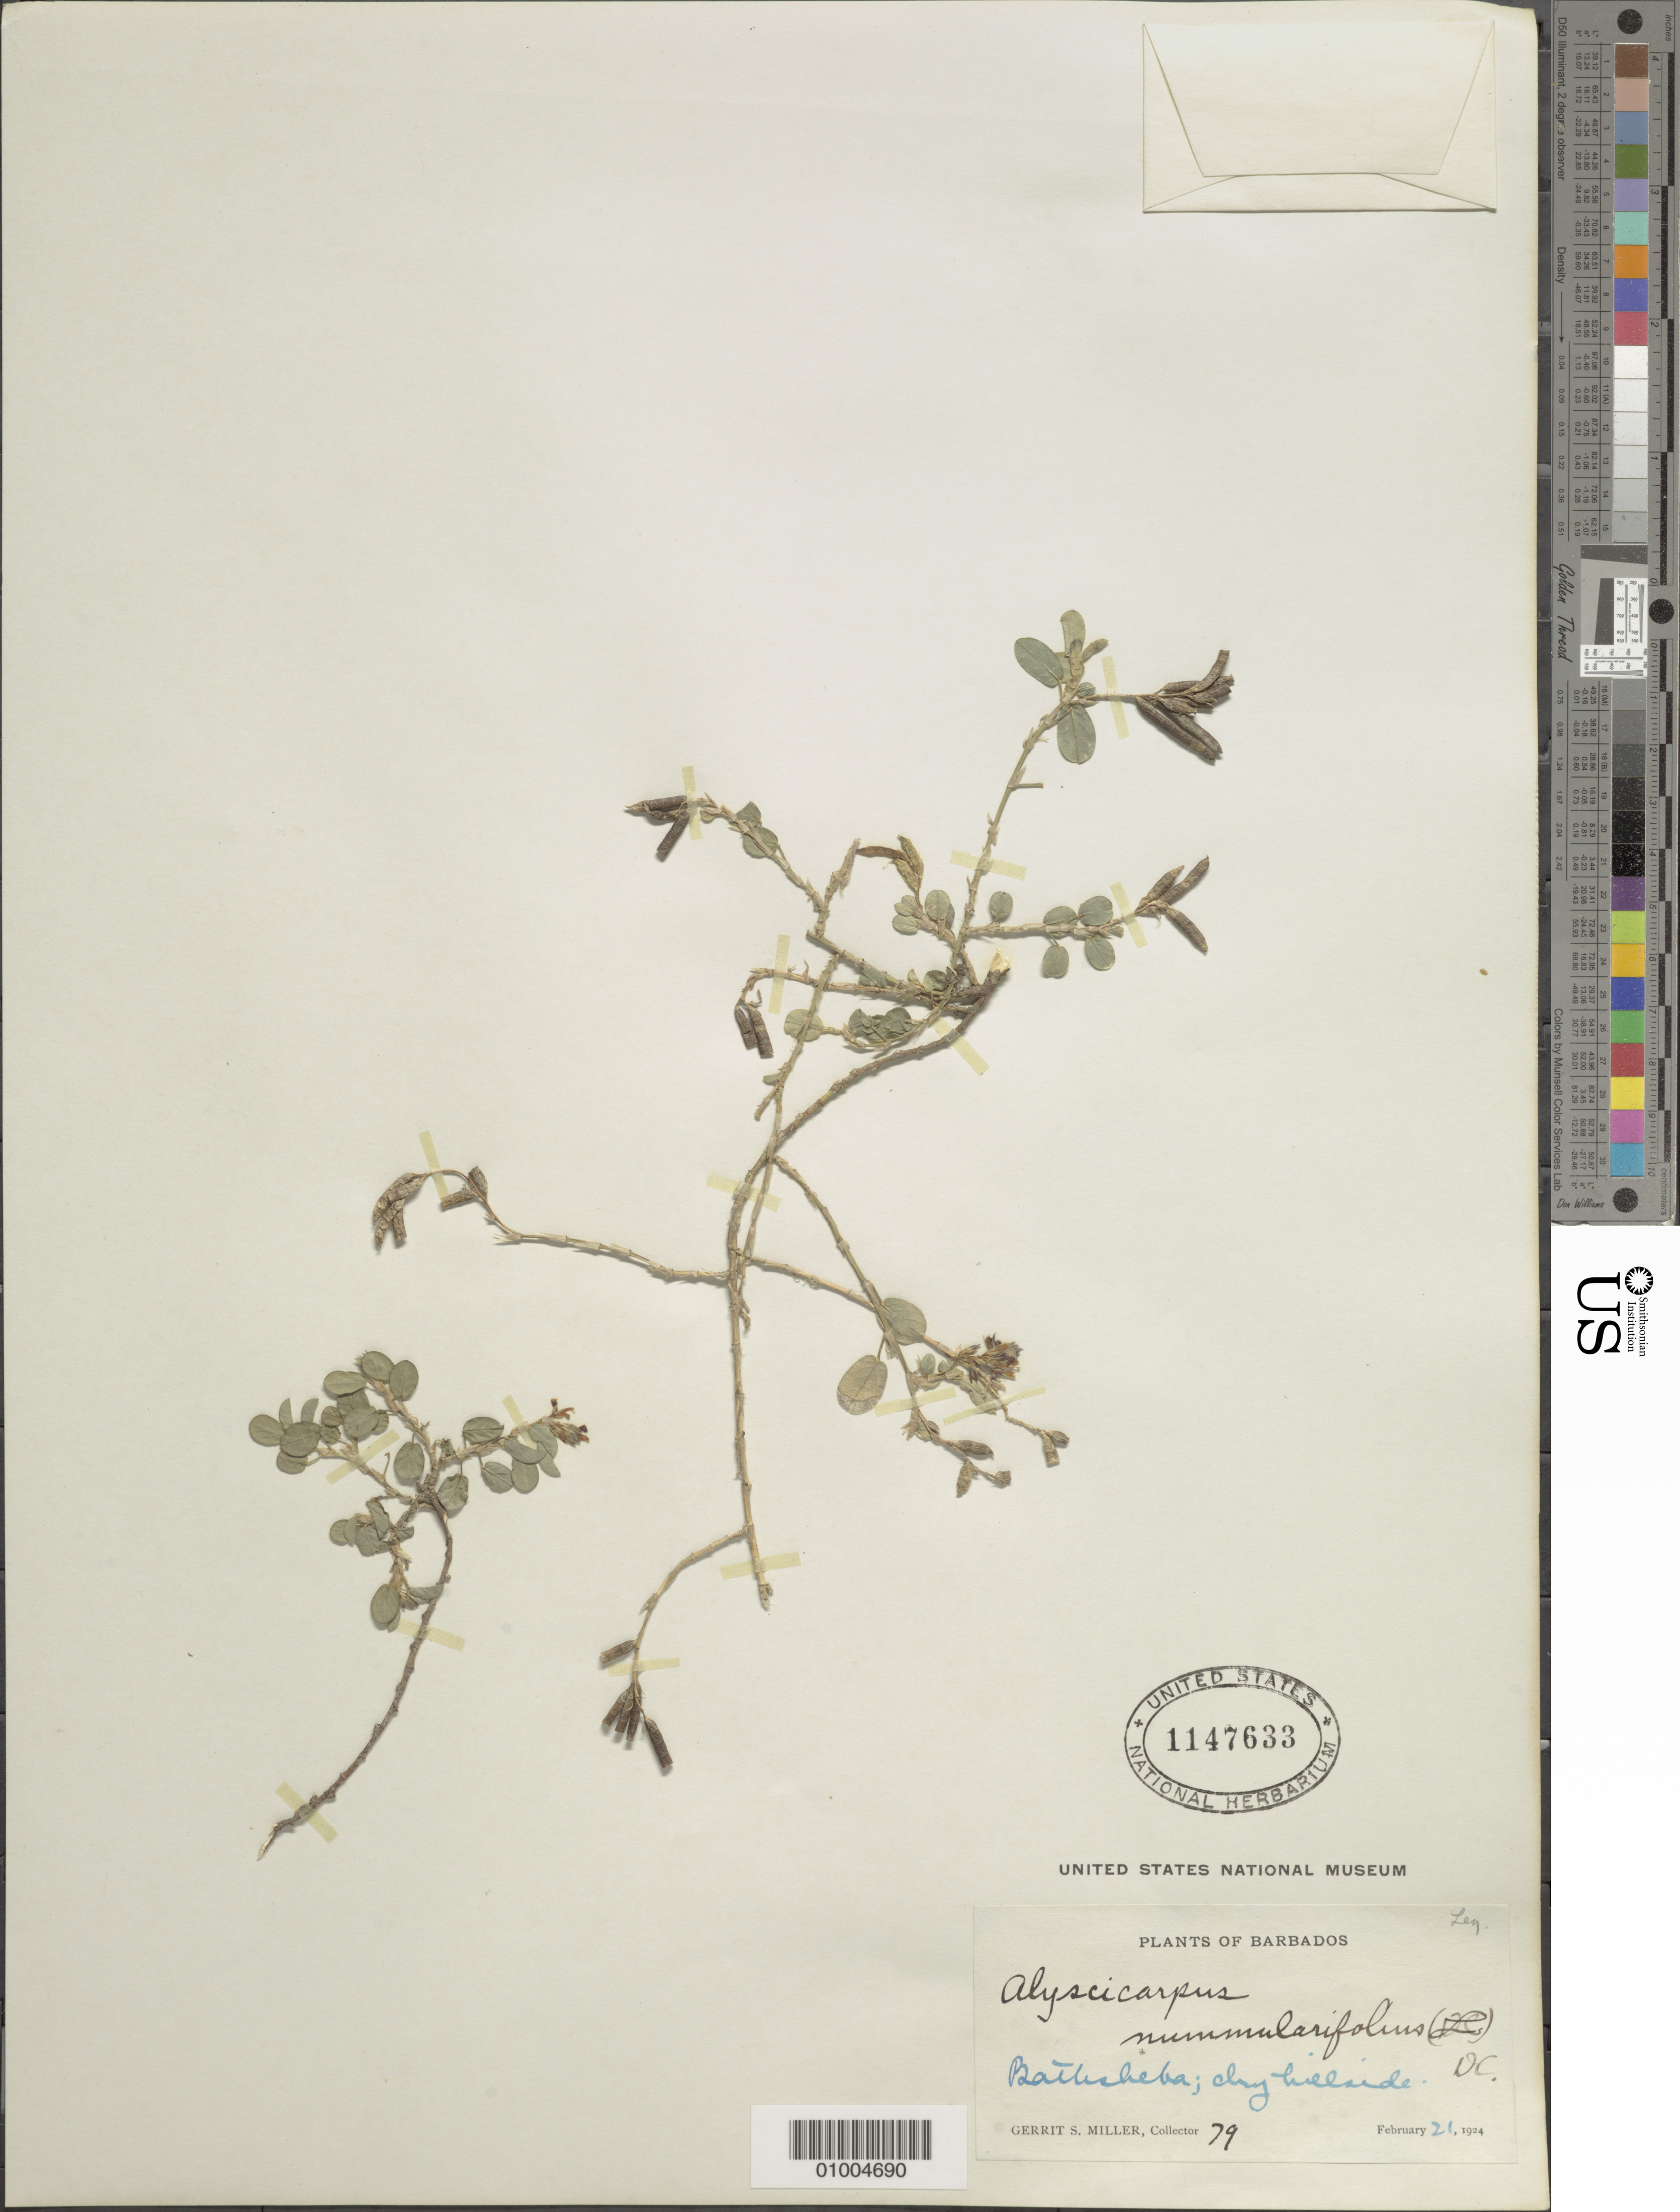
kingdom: Plantae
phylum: Tracheophyta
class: Magnoliopsida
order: Fabales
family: Fabaceae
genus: Alysicarpus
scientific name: Alysicarpus vaginalis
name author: (L.) DC.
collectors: G. S. Miller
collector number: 79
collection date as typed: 21 Feb 1924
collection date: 1924-02-21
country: Barbados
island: Barbados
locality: Bathsheba, dry hillside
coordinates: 0 N, 0 E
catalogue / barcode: US 1147633